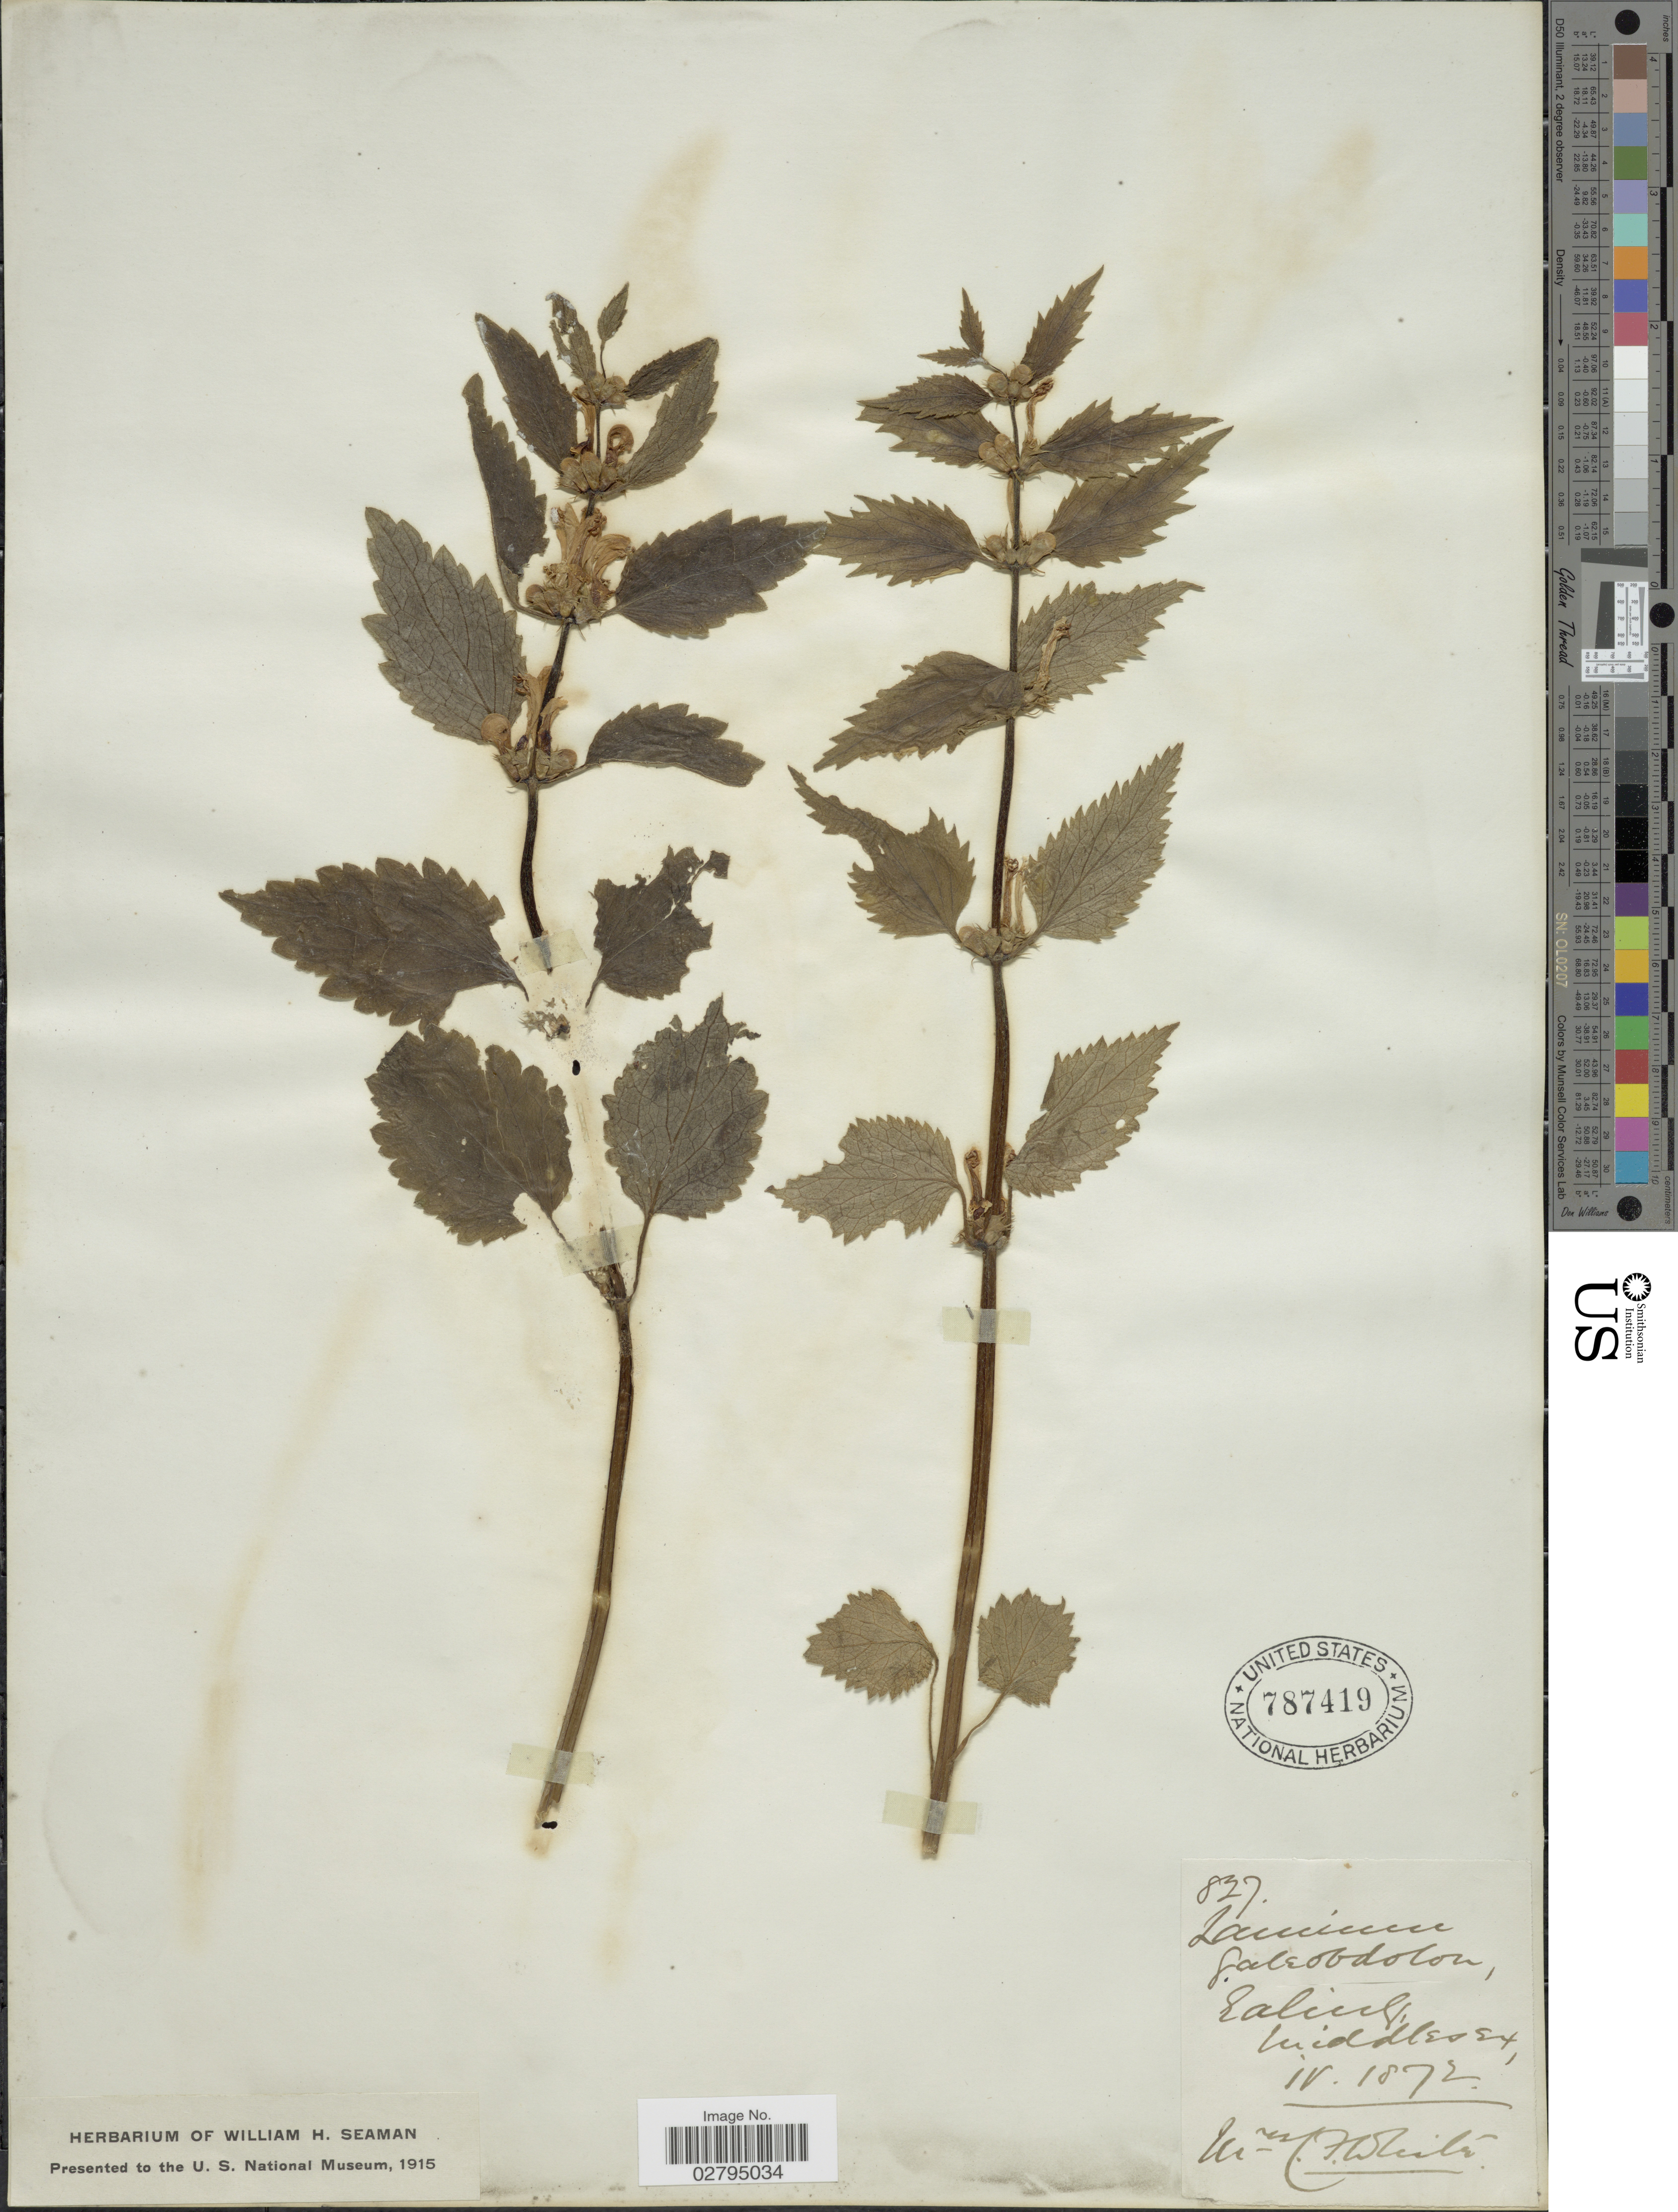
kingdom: Plantae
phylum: Tracheophyta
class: Magnoliopsida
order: Lamiales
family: Lamiaceae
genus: Lamium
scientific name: Lamium galeobdolon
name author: (L.) L.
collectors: C. White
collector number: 827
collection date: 1872-04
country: United Kingdom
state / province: England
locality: Ealing, Middlesex.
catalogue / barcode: US 787419